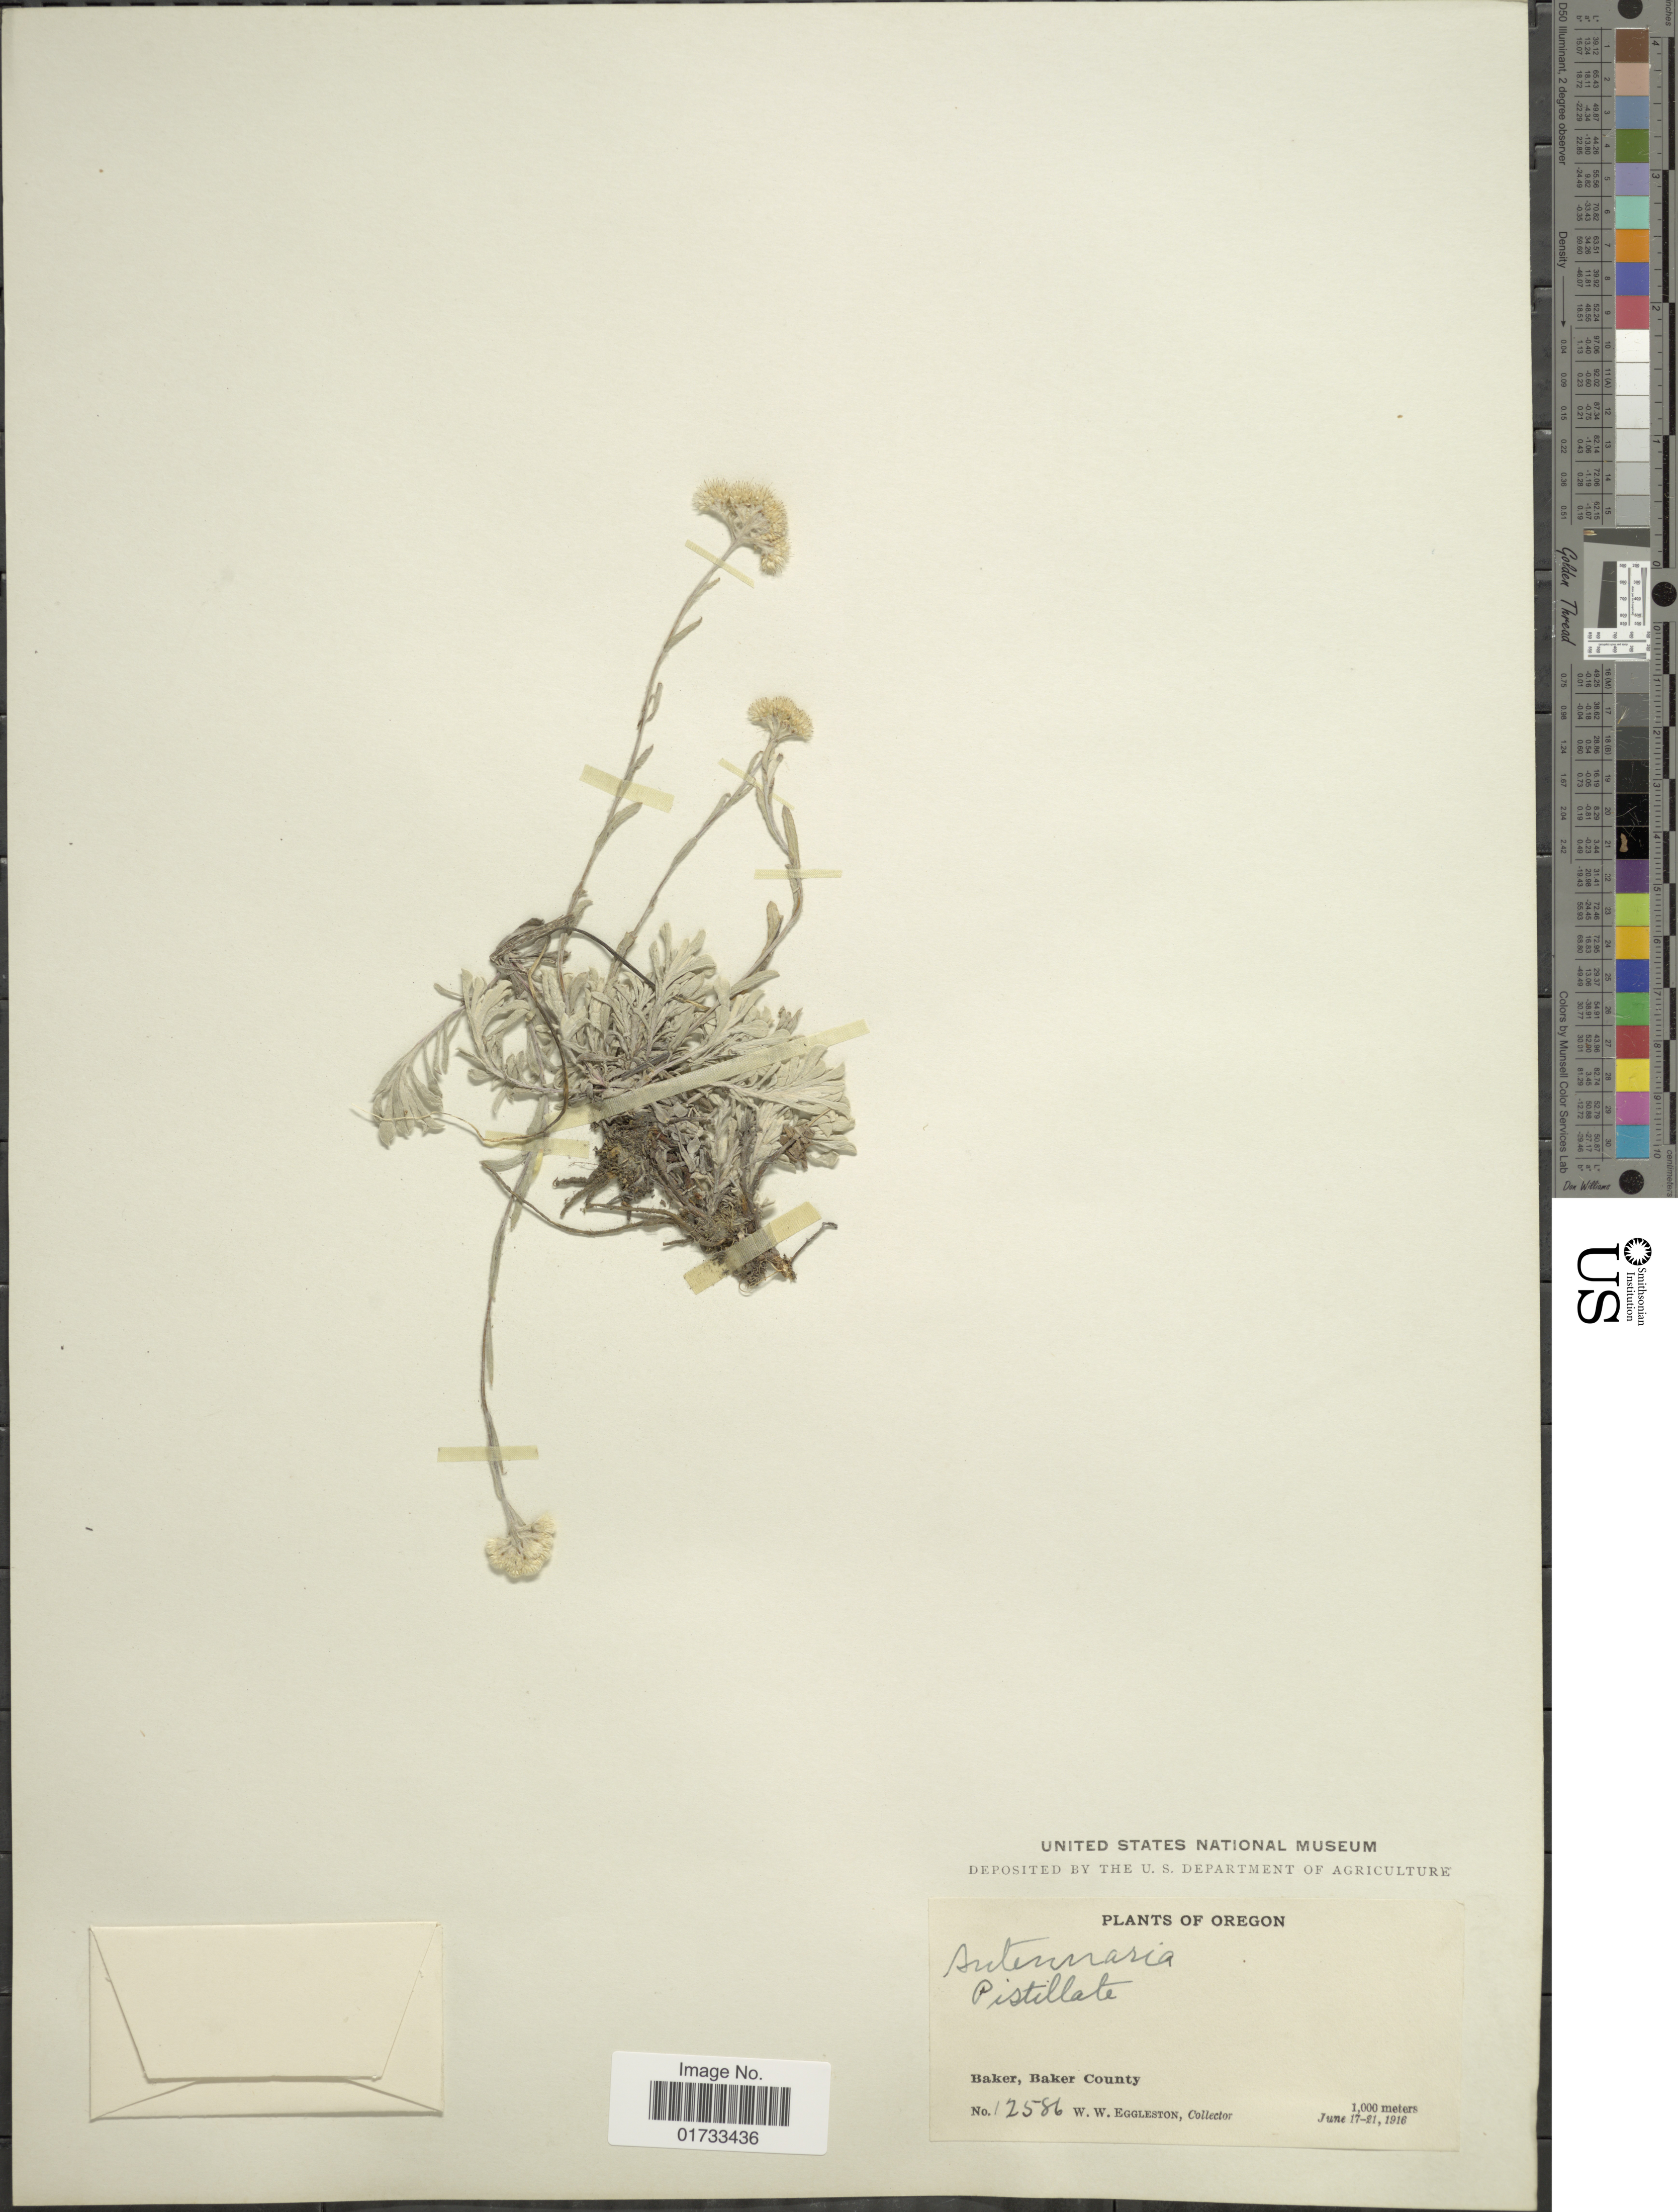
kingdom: Plantae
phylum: Tracheophyta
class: Magnoliopsida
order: Asterales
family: Asteraceae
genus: Antennaria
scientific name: Antennaria umbrinella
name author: Rydb.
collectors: W. W. Eggleston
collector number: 12586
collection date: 1916-06-17/1916-06-21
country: United States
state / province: Oregon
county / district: Baker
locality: Baker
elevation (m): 1000